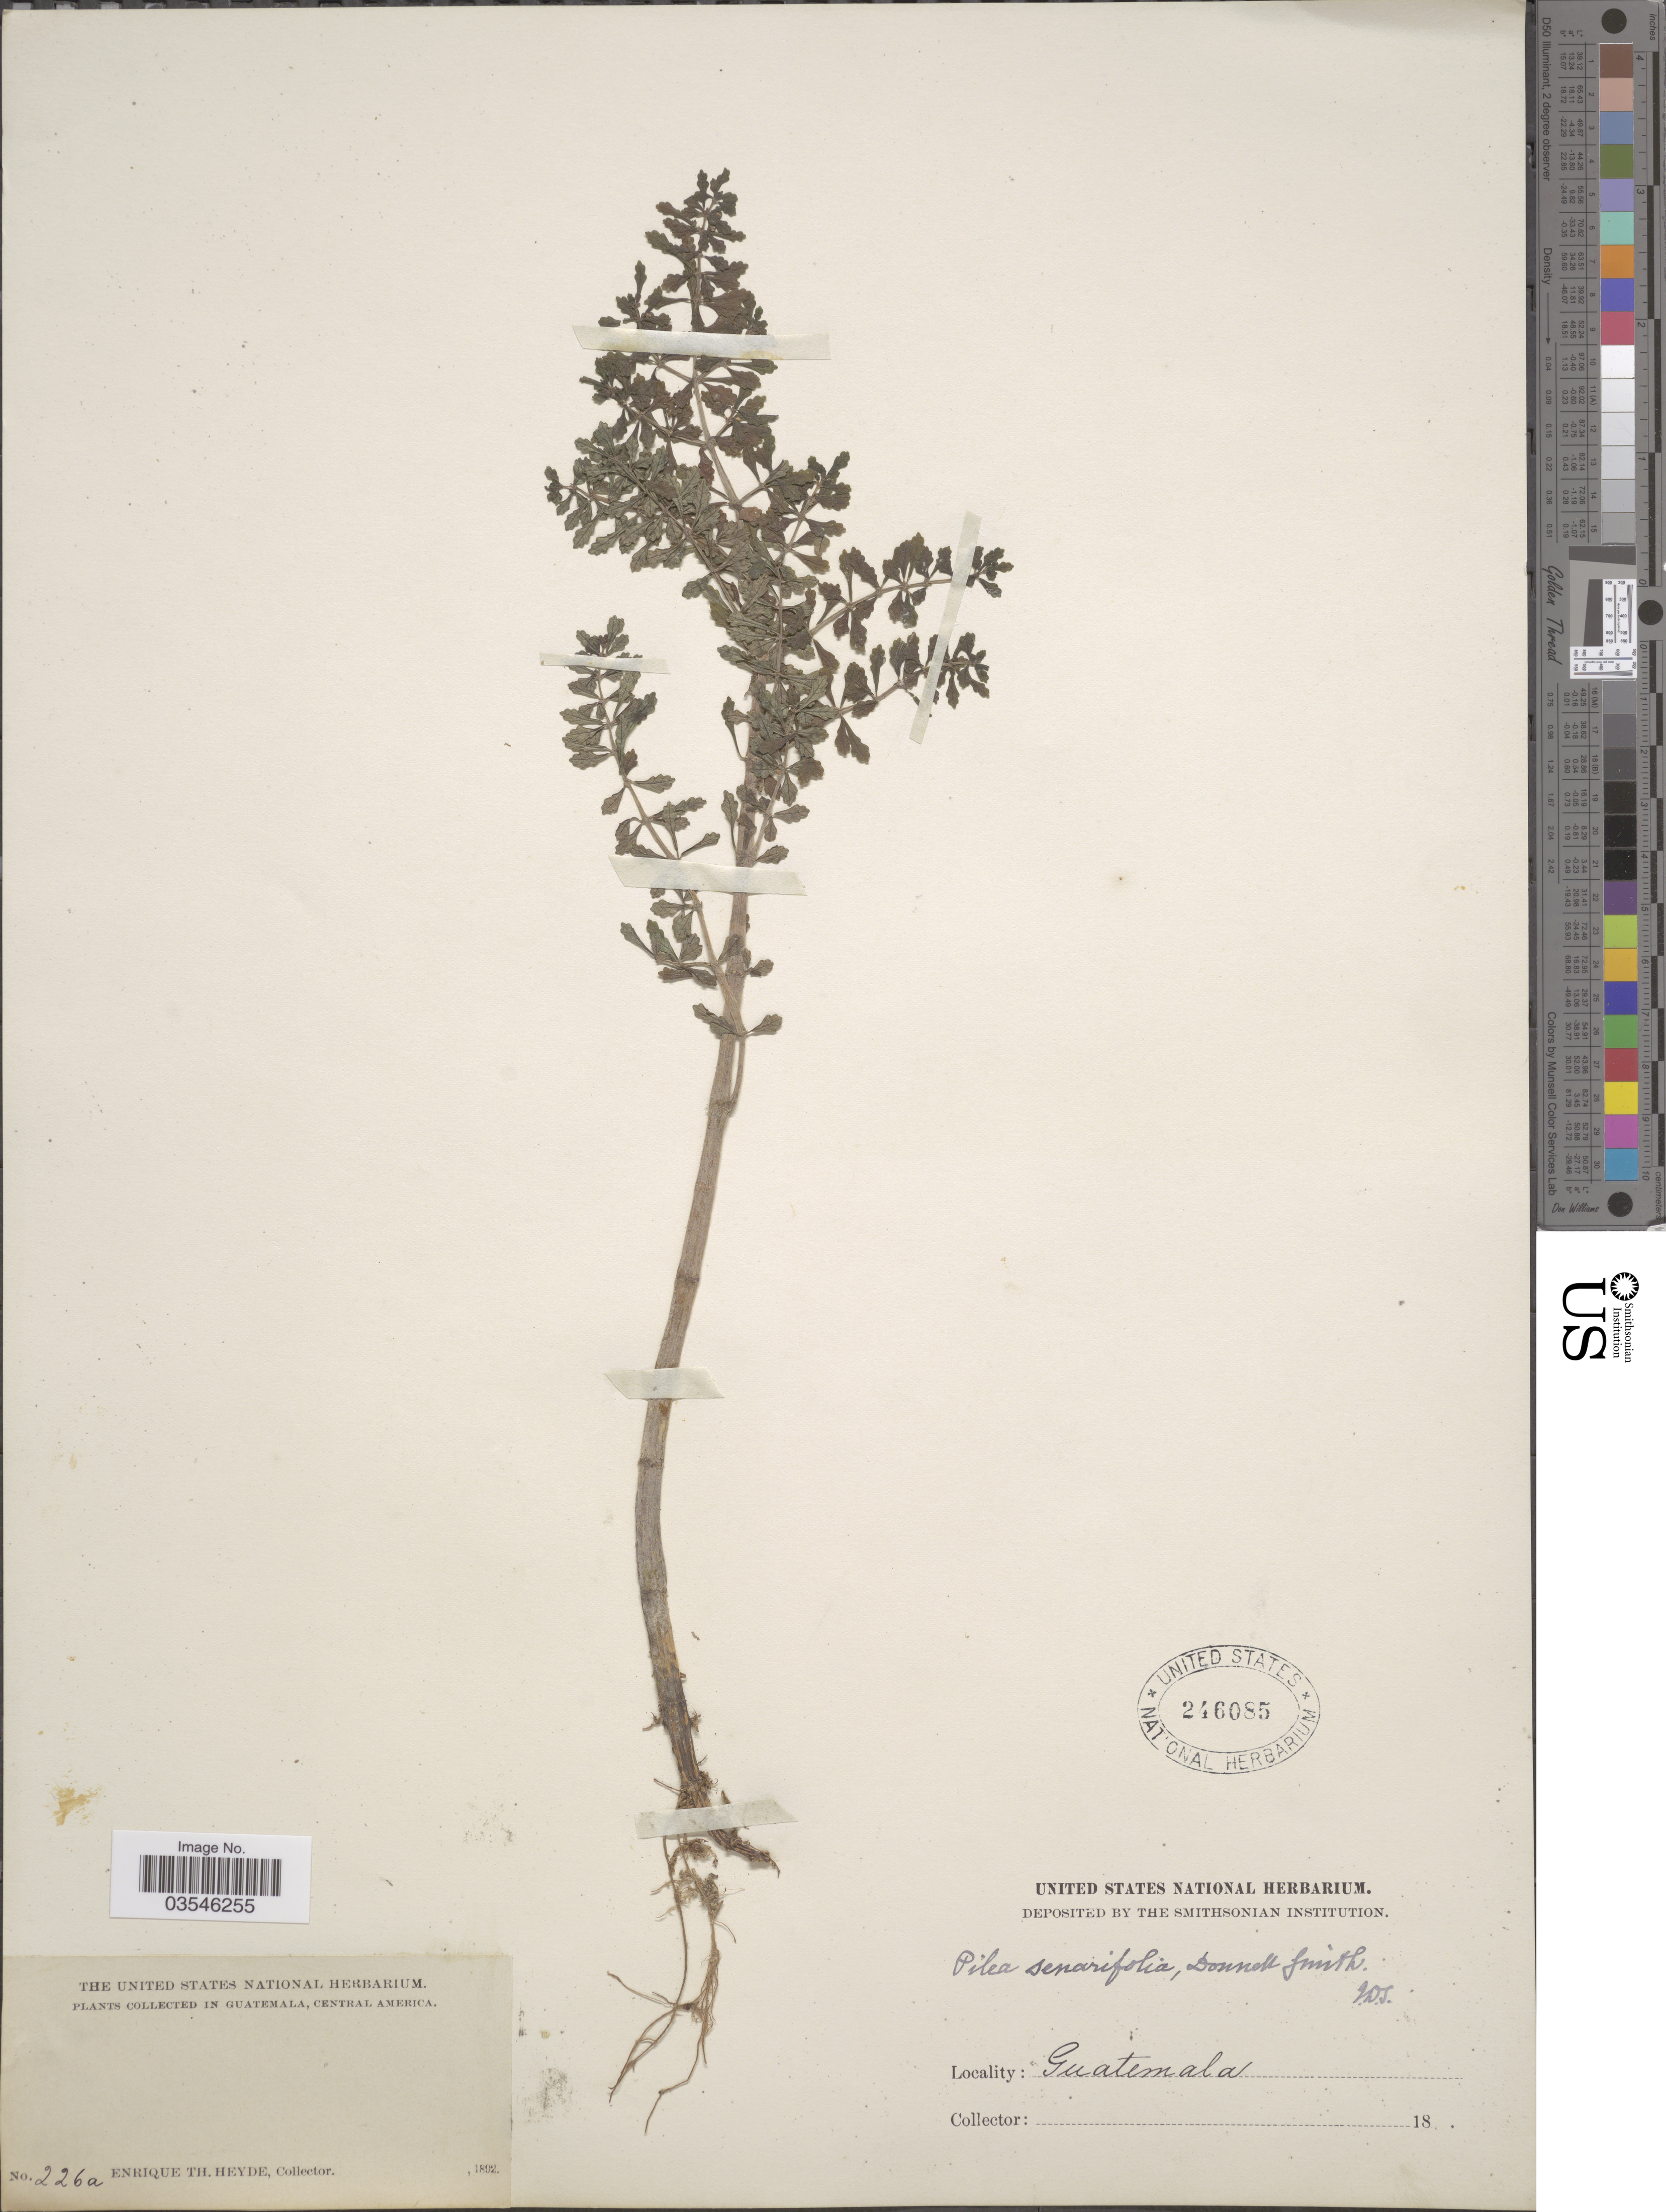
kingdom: Plantae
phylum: Tracheophyta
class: Magnoliopsida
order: Rosales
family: Urticaceae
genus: Pilea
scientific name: Pilea senarifolia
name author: Donn. Sm.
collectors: E. T. Heyde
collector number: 226a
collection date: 1892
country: Guatemala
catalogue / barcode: US 246085